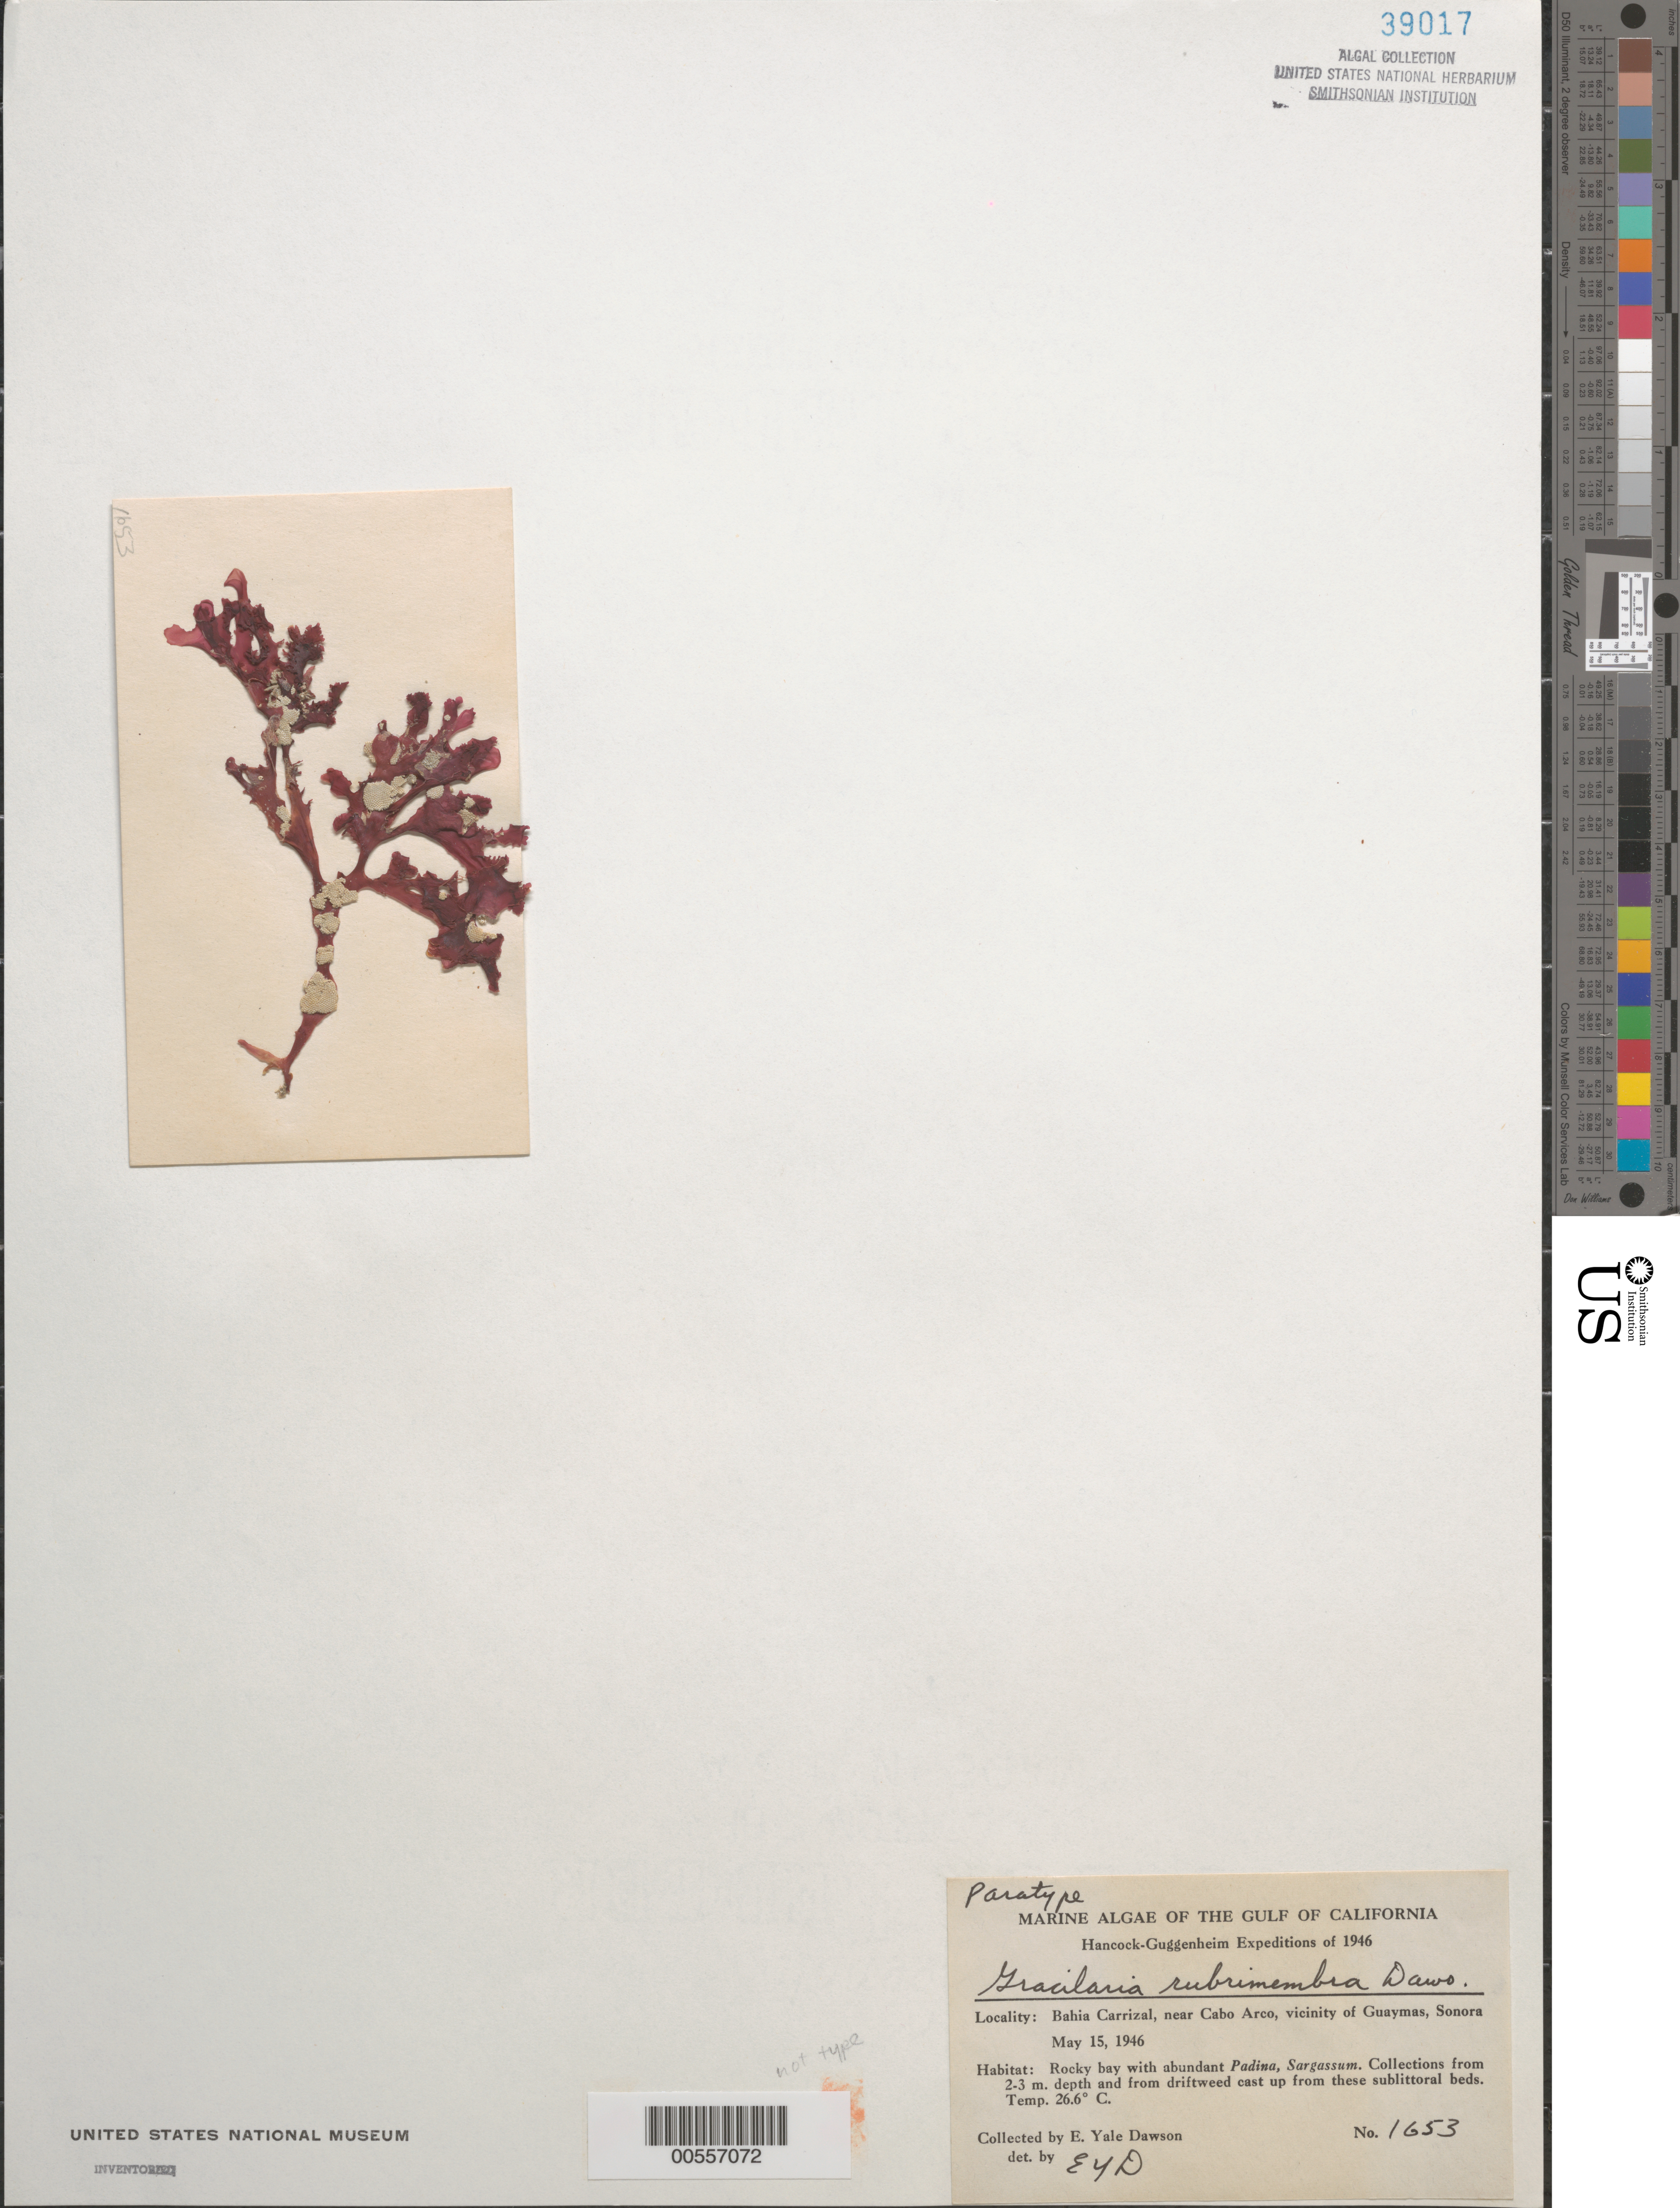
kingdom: Plantae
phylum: Rhodophyta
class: Florideophyceae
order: Gracilariales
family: Gracilariaceae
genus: Gracilaria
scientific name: Gracilaria rubrimembra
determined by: Dawson, E. Y.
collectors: E. Y. Dawson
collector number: EYD 1653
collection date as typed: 15 May 1946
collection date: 1946-05-15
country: Mexico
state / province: Sonora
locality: Bahia Carrizal, near Cabo Arco, Guaymas area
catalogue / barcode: US 39017